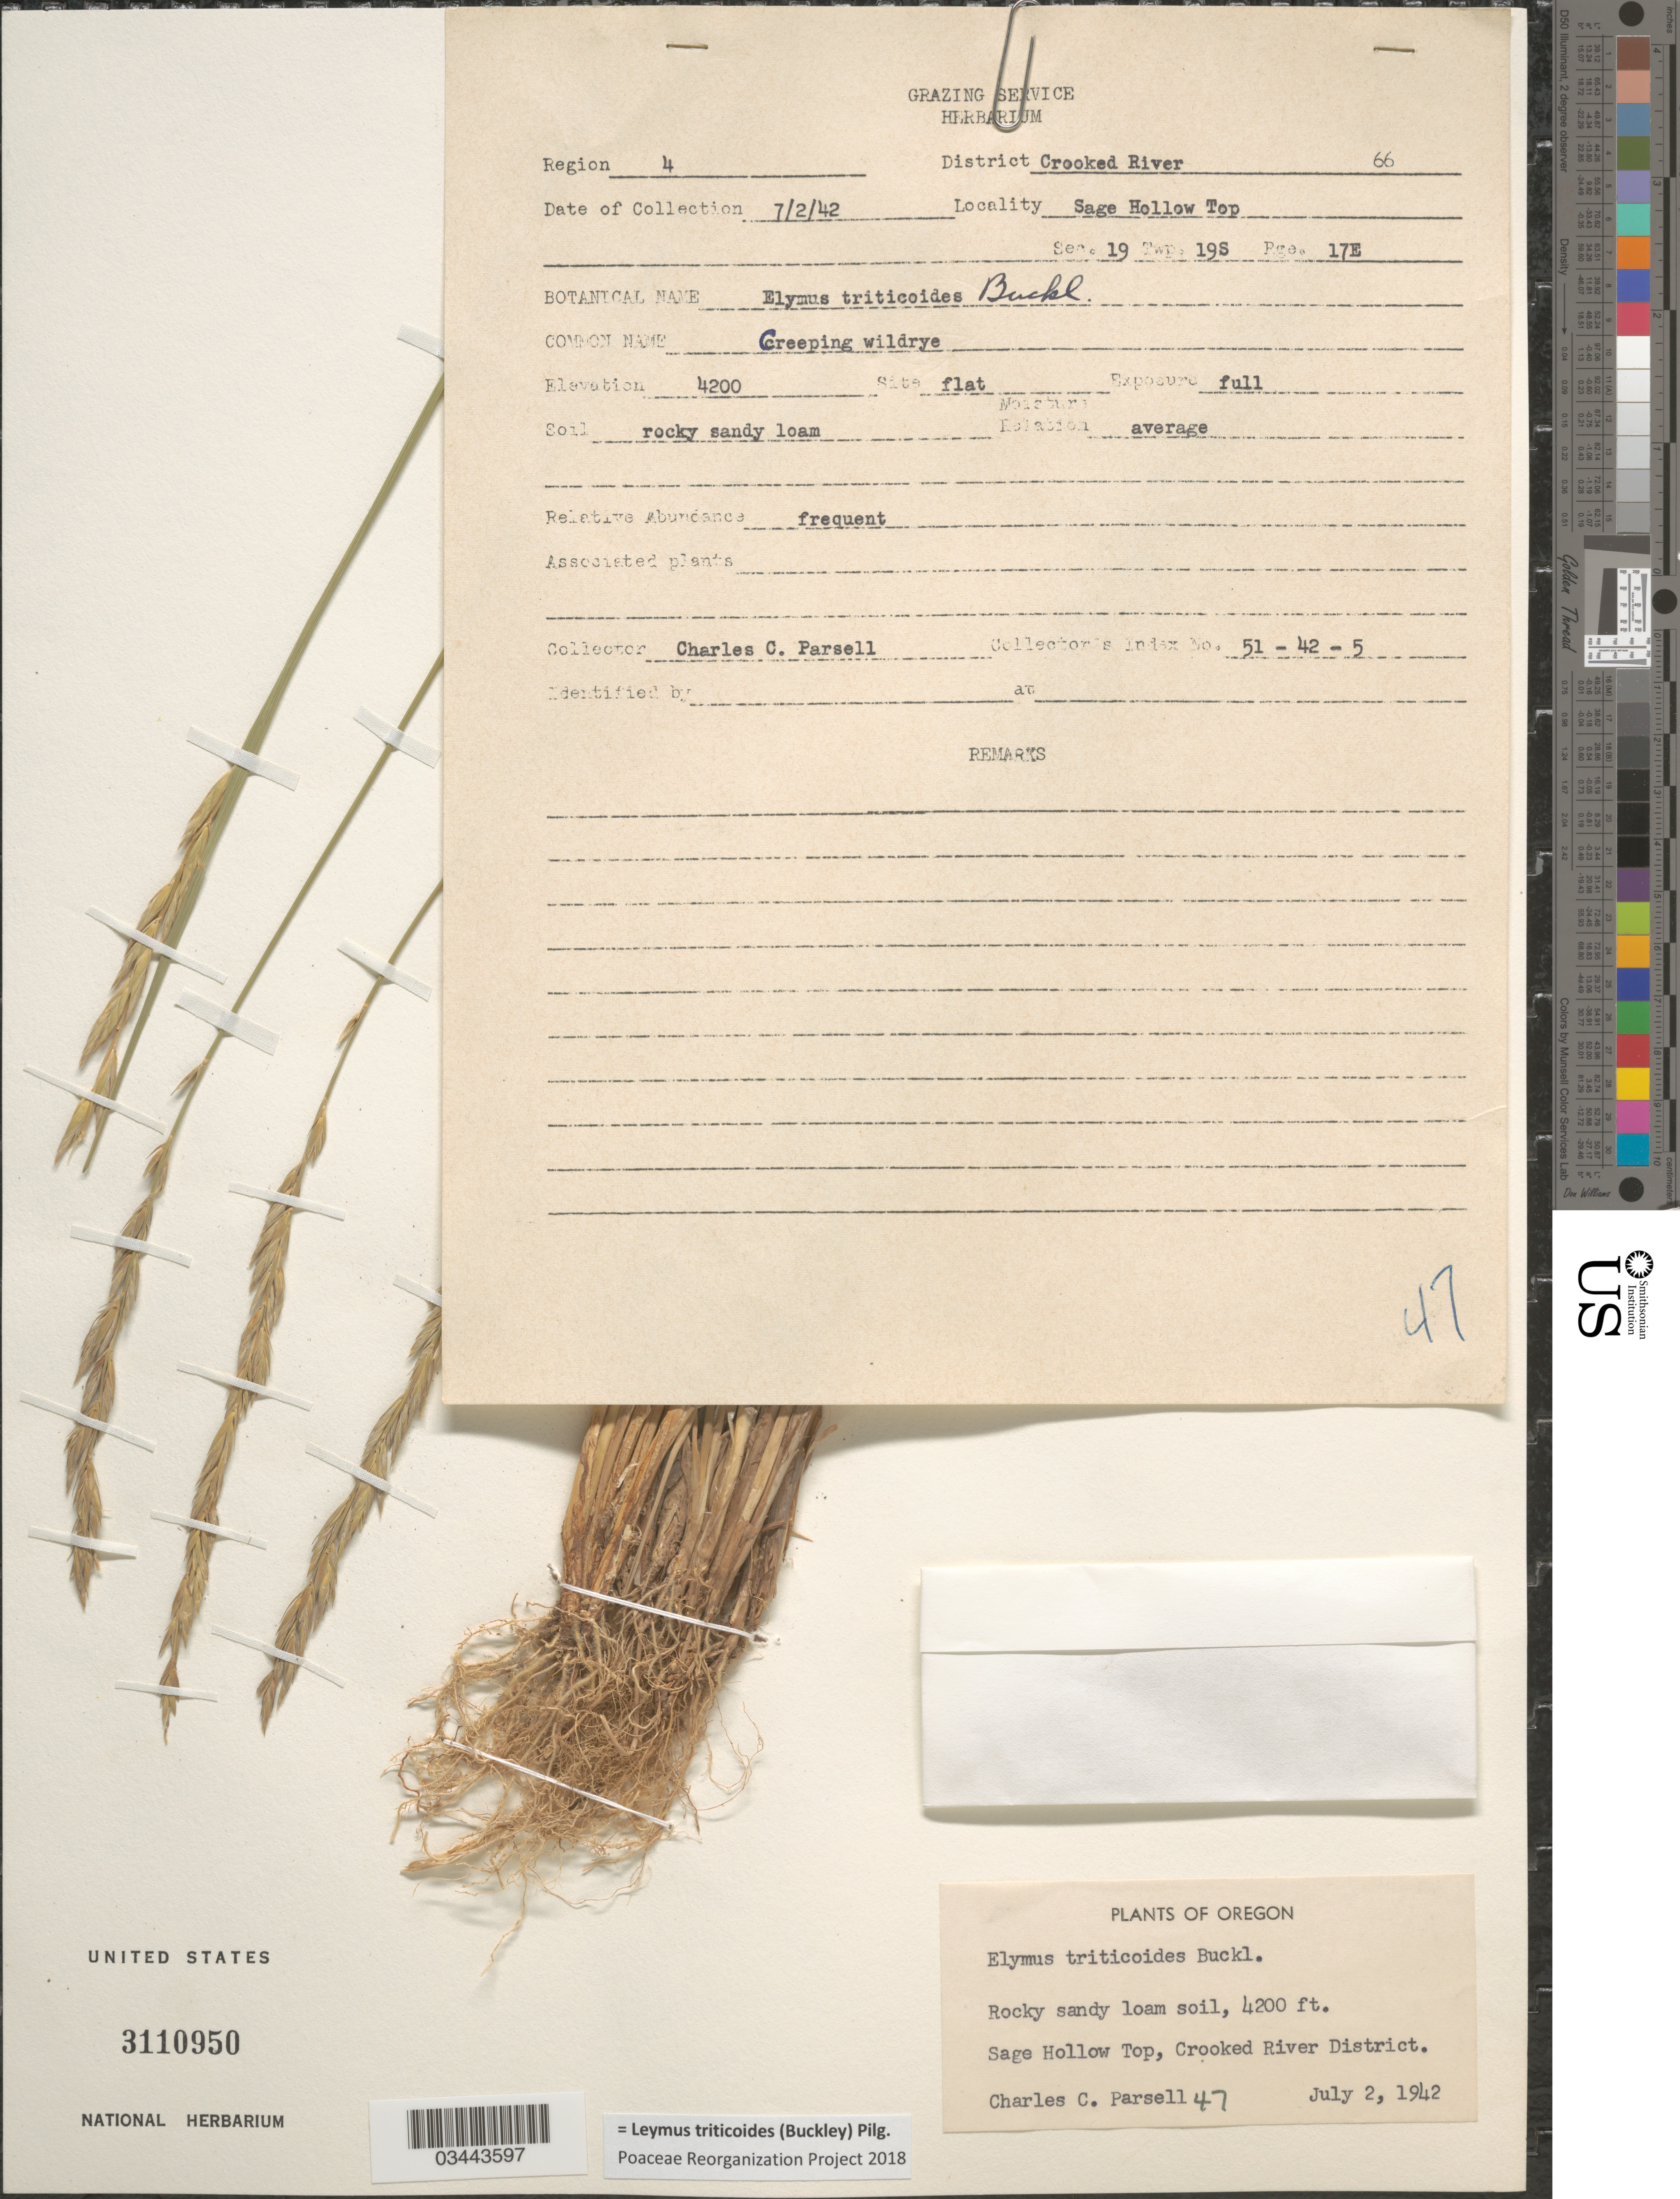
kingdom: Plantae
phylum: Tracheophyta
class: Liliopsida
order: Poales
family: Poaceae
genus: Leymus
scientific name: Leymus triticoides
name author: (Buckley) Pilg.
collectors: C. Parsell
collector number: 47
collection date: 1942-07-02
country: United States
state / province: Oregon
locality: Sage Hollow Top, Crooked River District. Region 4. Sec. 19 Twp. 19S Rge. 17E.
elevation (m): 1280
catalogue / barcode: US 3110950